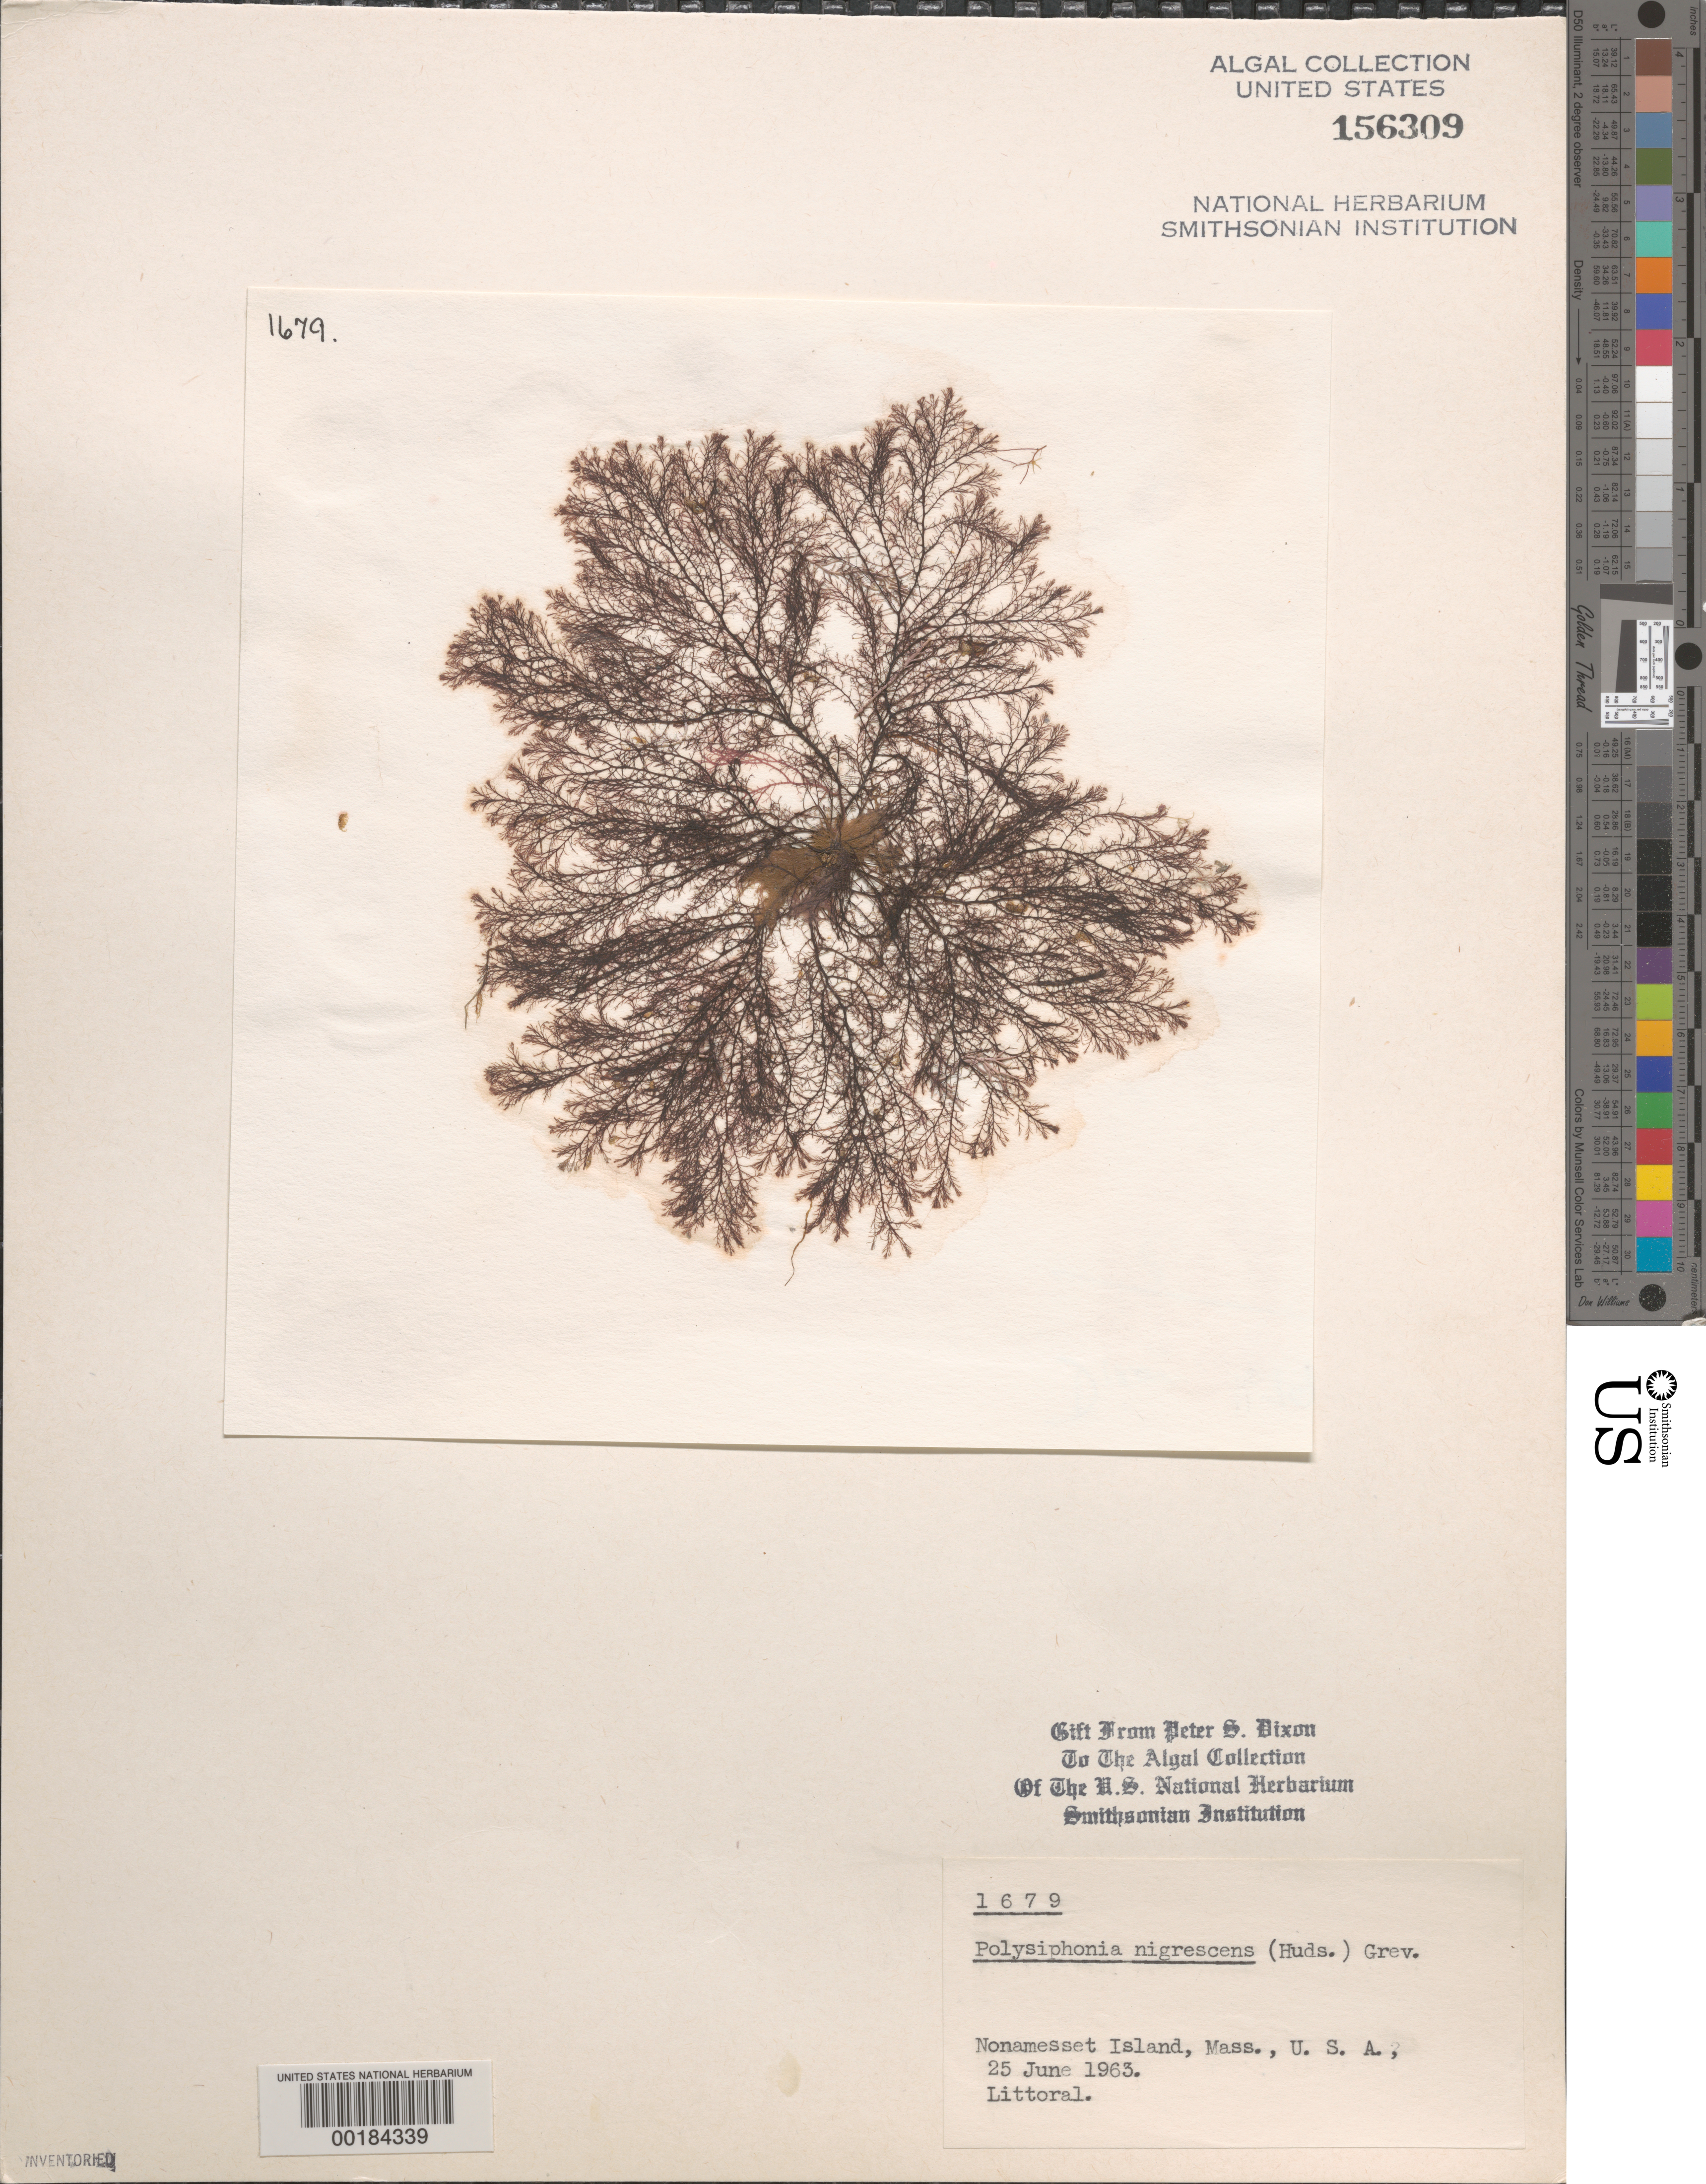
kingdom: Plantae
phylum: Rhodophyta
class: Florideophyceae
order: Ceramiales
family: Rhodomelaceae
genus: Vertebrata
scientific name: Vertebrata fucoides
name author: (Hudson) Kuntze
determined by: Algae name updating Project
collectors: P. S. Dixon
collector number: PSD 1679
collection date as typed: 25 Jun 1963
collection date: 1963-06-25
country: United States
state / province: Massachusetts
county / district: Dukes County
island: Nonamesset Island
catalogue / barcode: US 156309